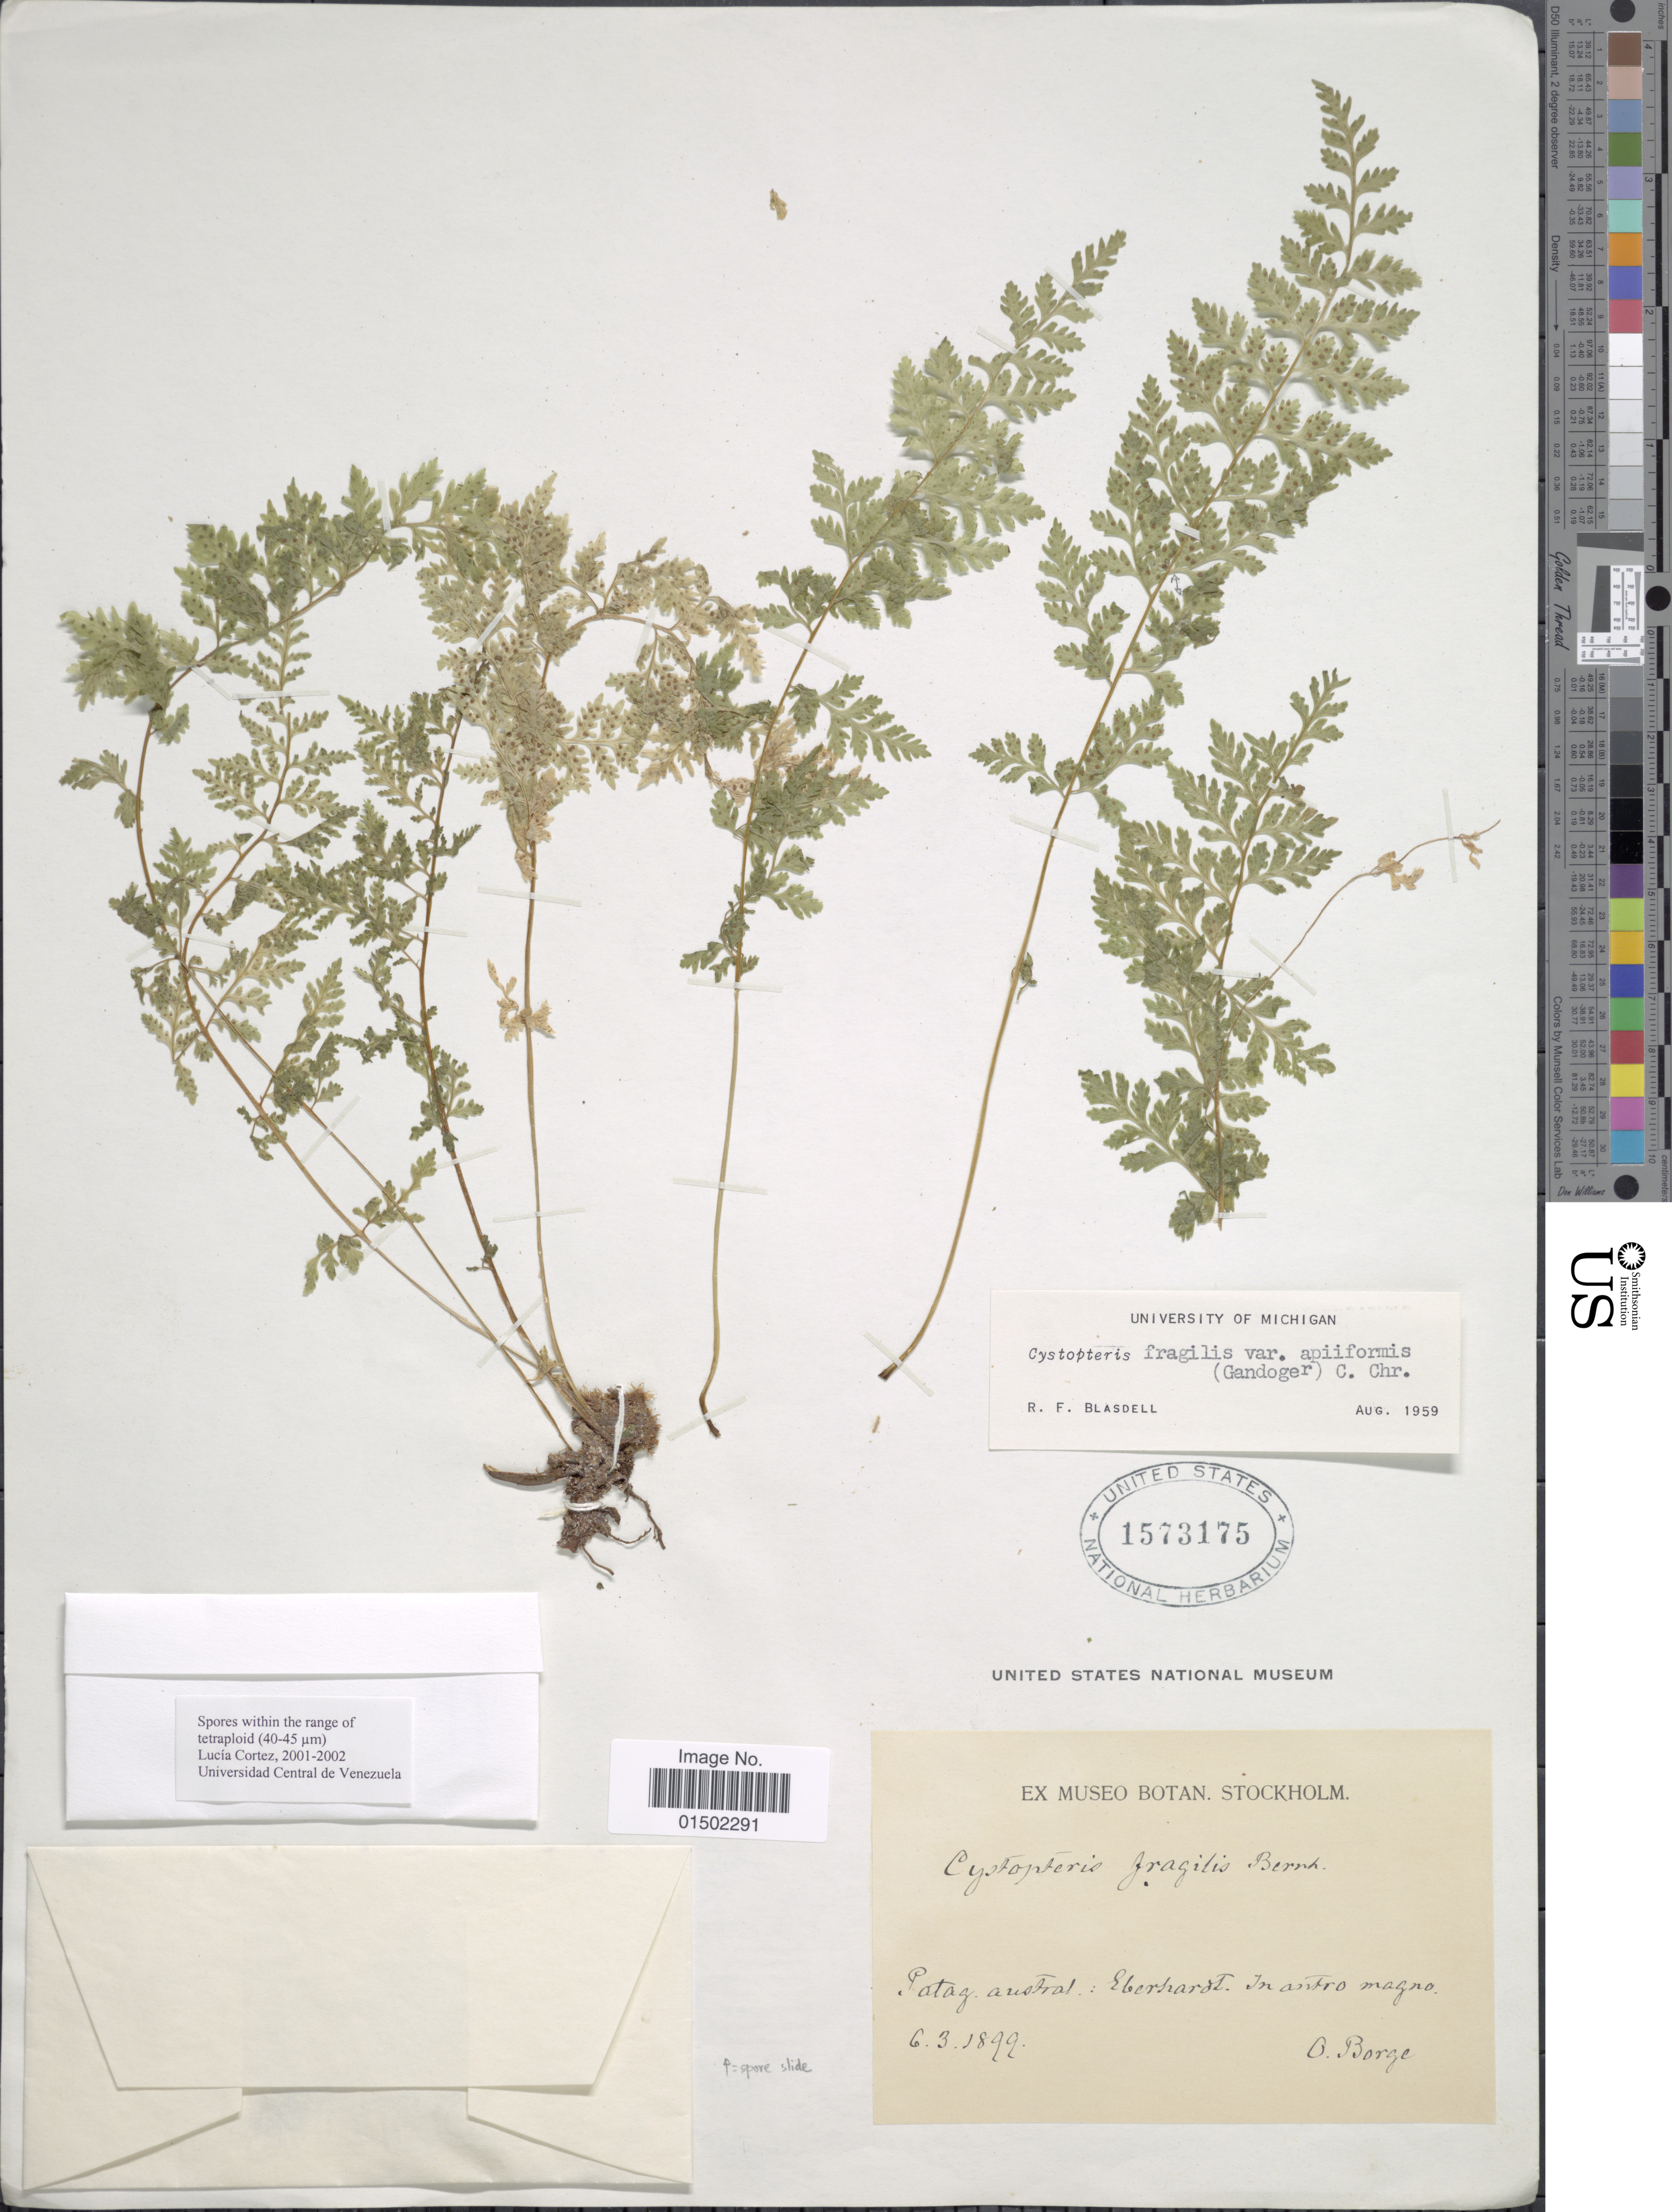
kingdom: Plantae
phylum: Tracheophyta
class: Polypodiopsida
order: Polypodiales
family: Cystopteridaceae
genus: Cystopteris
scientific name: Cystopteris fragilis var. apiiformis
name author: (Gand.) C. Chr.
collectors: O. Borge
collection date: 1899-03-06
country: Chile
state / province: Magallanes y de la Antártica Chilena (XII)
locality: Patag. austral: Eberhardt. In antro magno.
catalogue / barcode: US 1573175